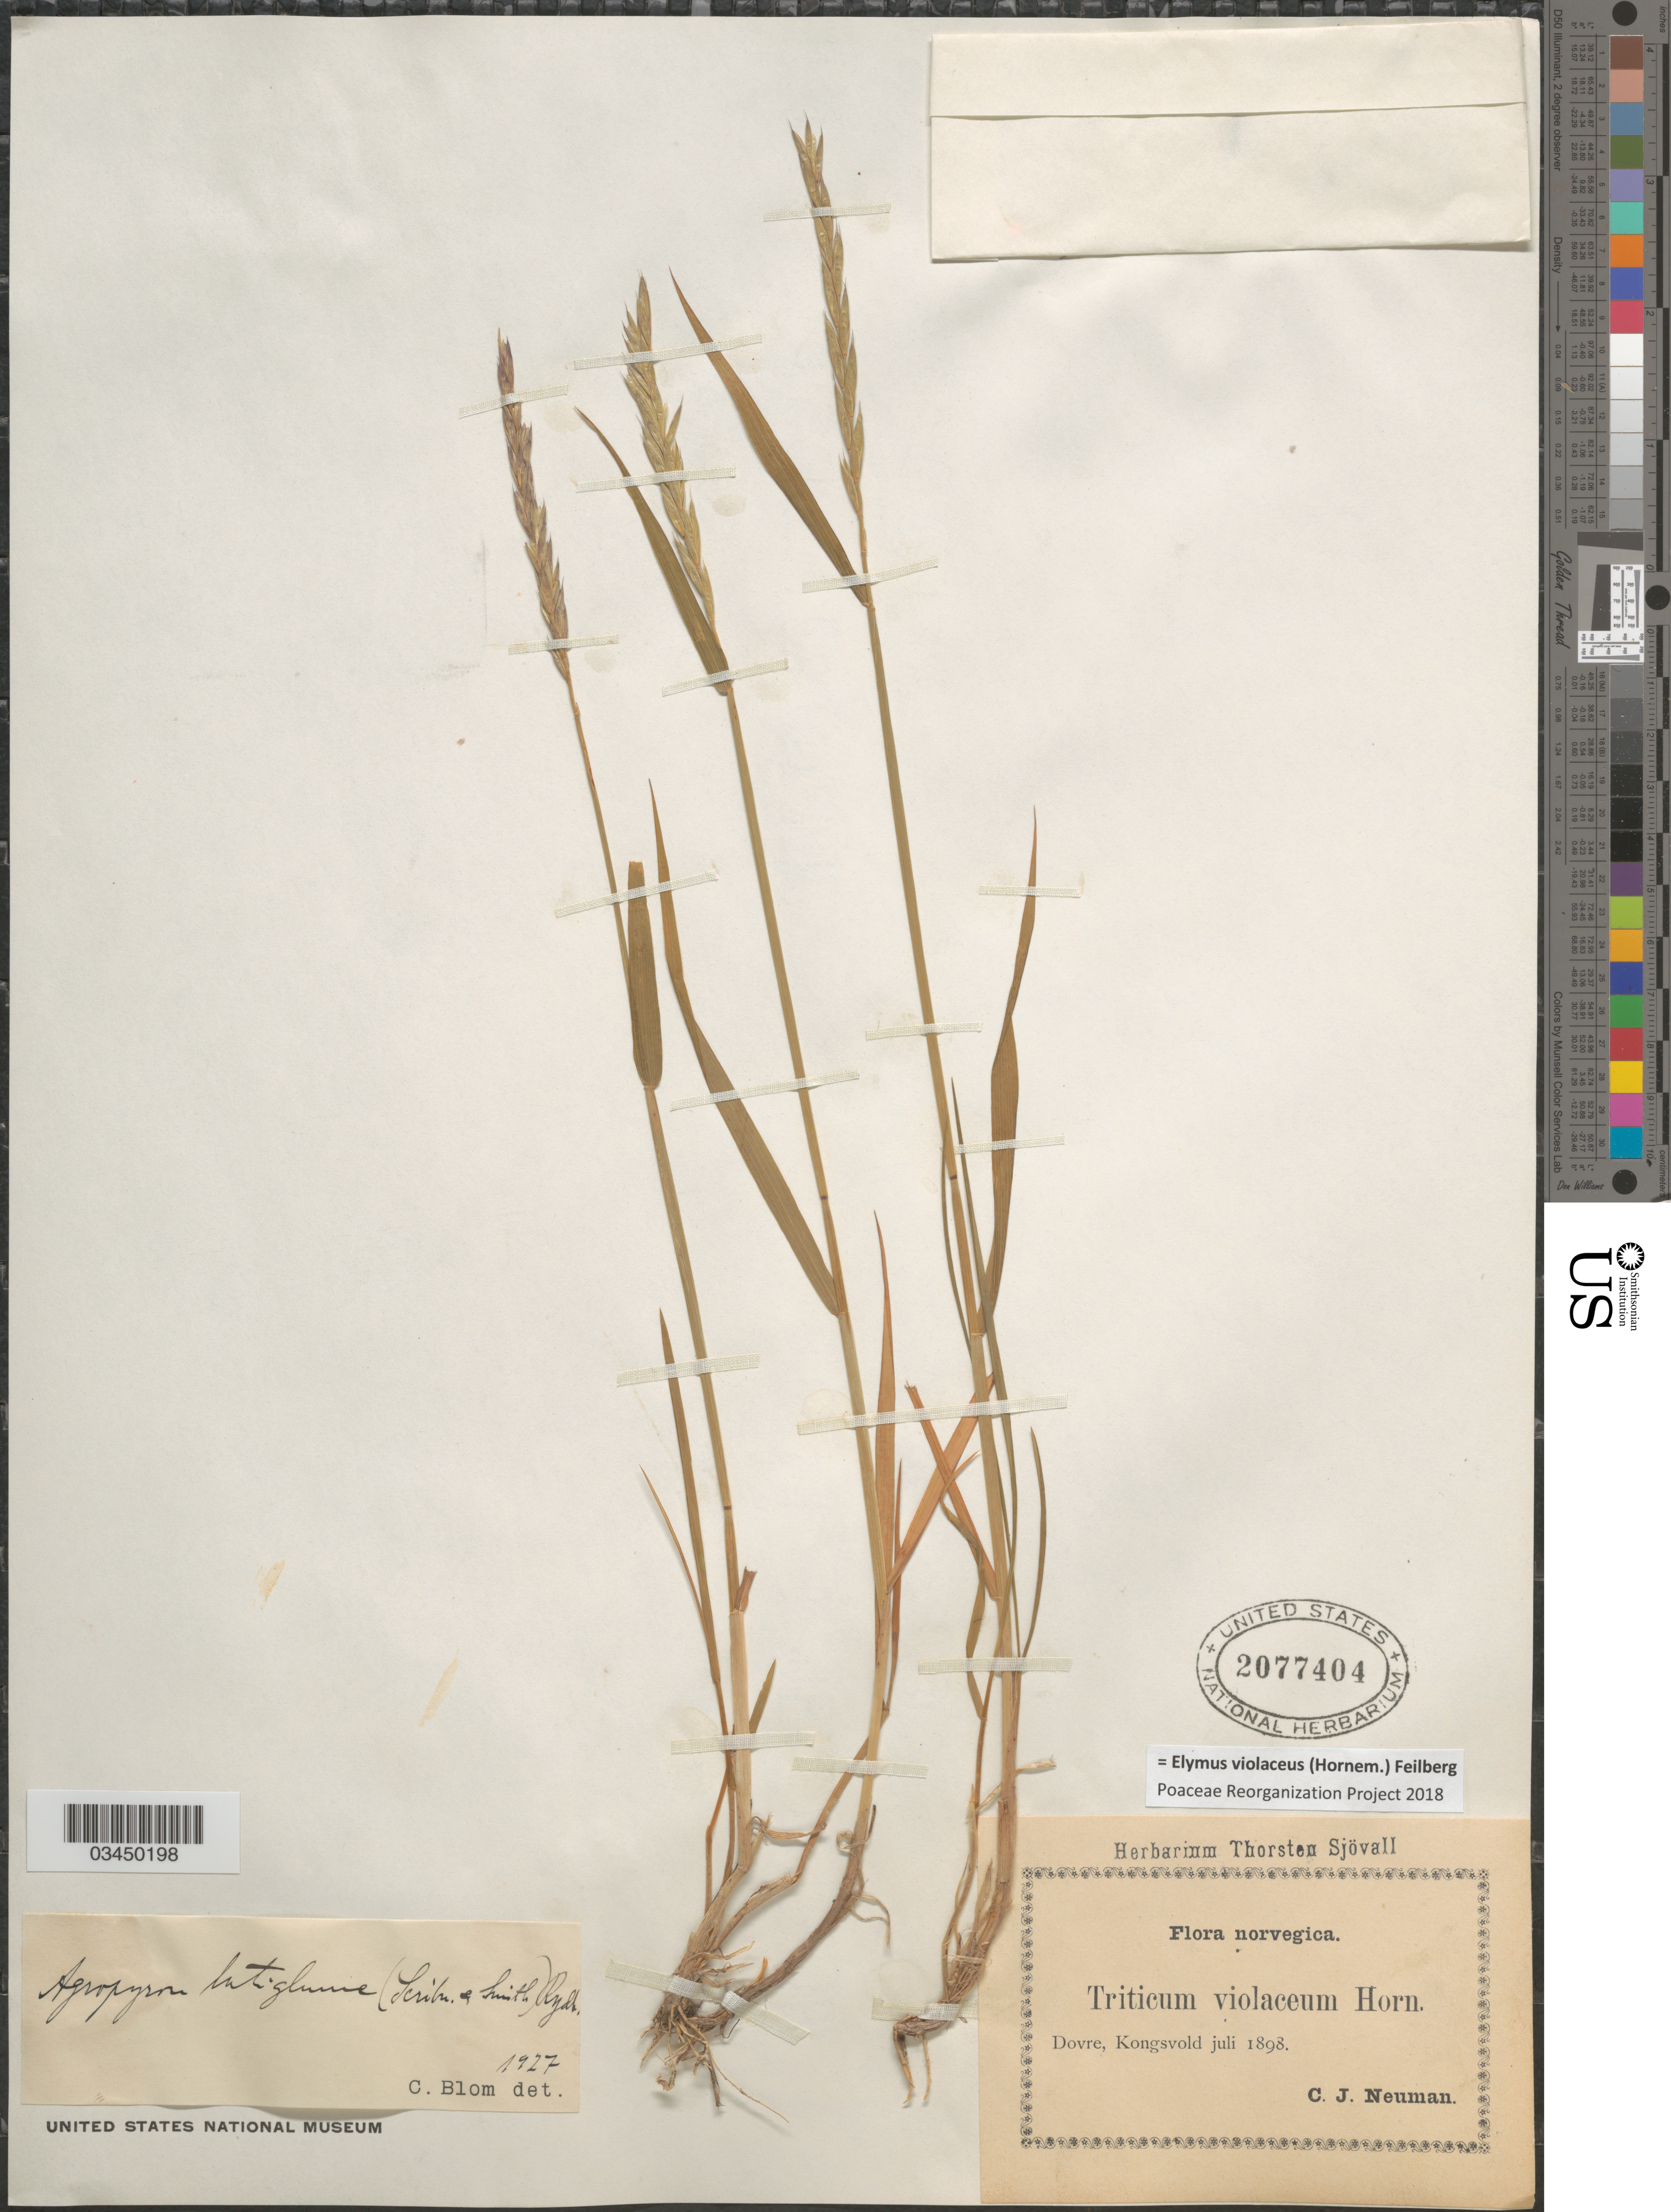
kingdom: Plantae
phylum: Tracheophyta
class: Liliopsida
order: Poales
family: Poaceae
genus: Elymus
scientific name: Elymus violaceus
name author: (Hornem.) Feilberg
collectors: C. Neuman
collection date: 1898-07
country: Norway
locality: Norvegica. Dovre, Kongsvold.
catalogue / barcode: US 2077404